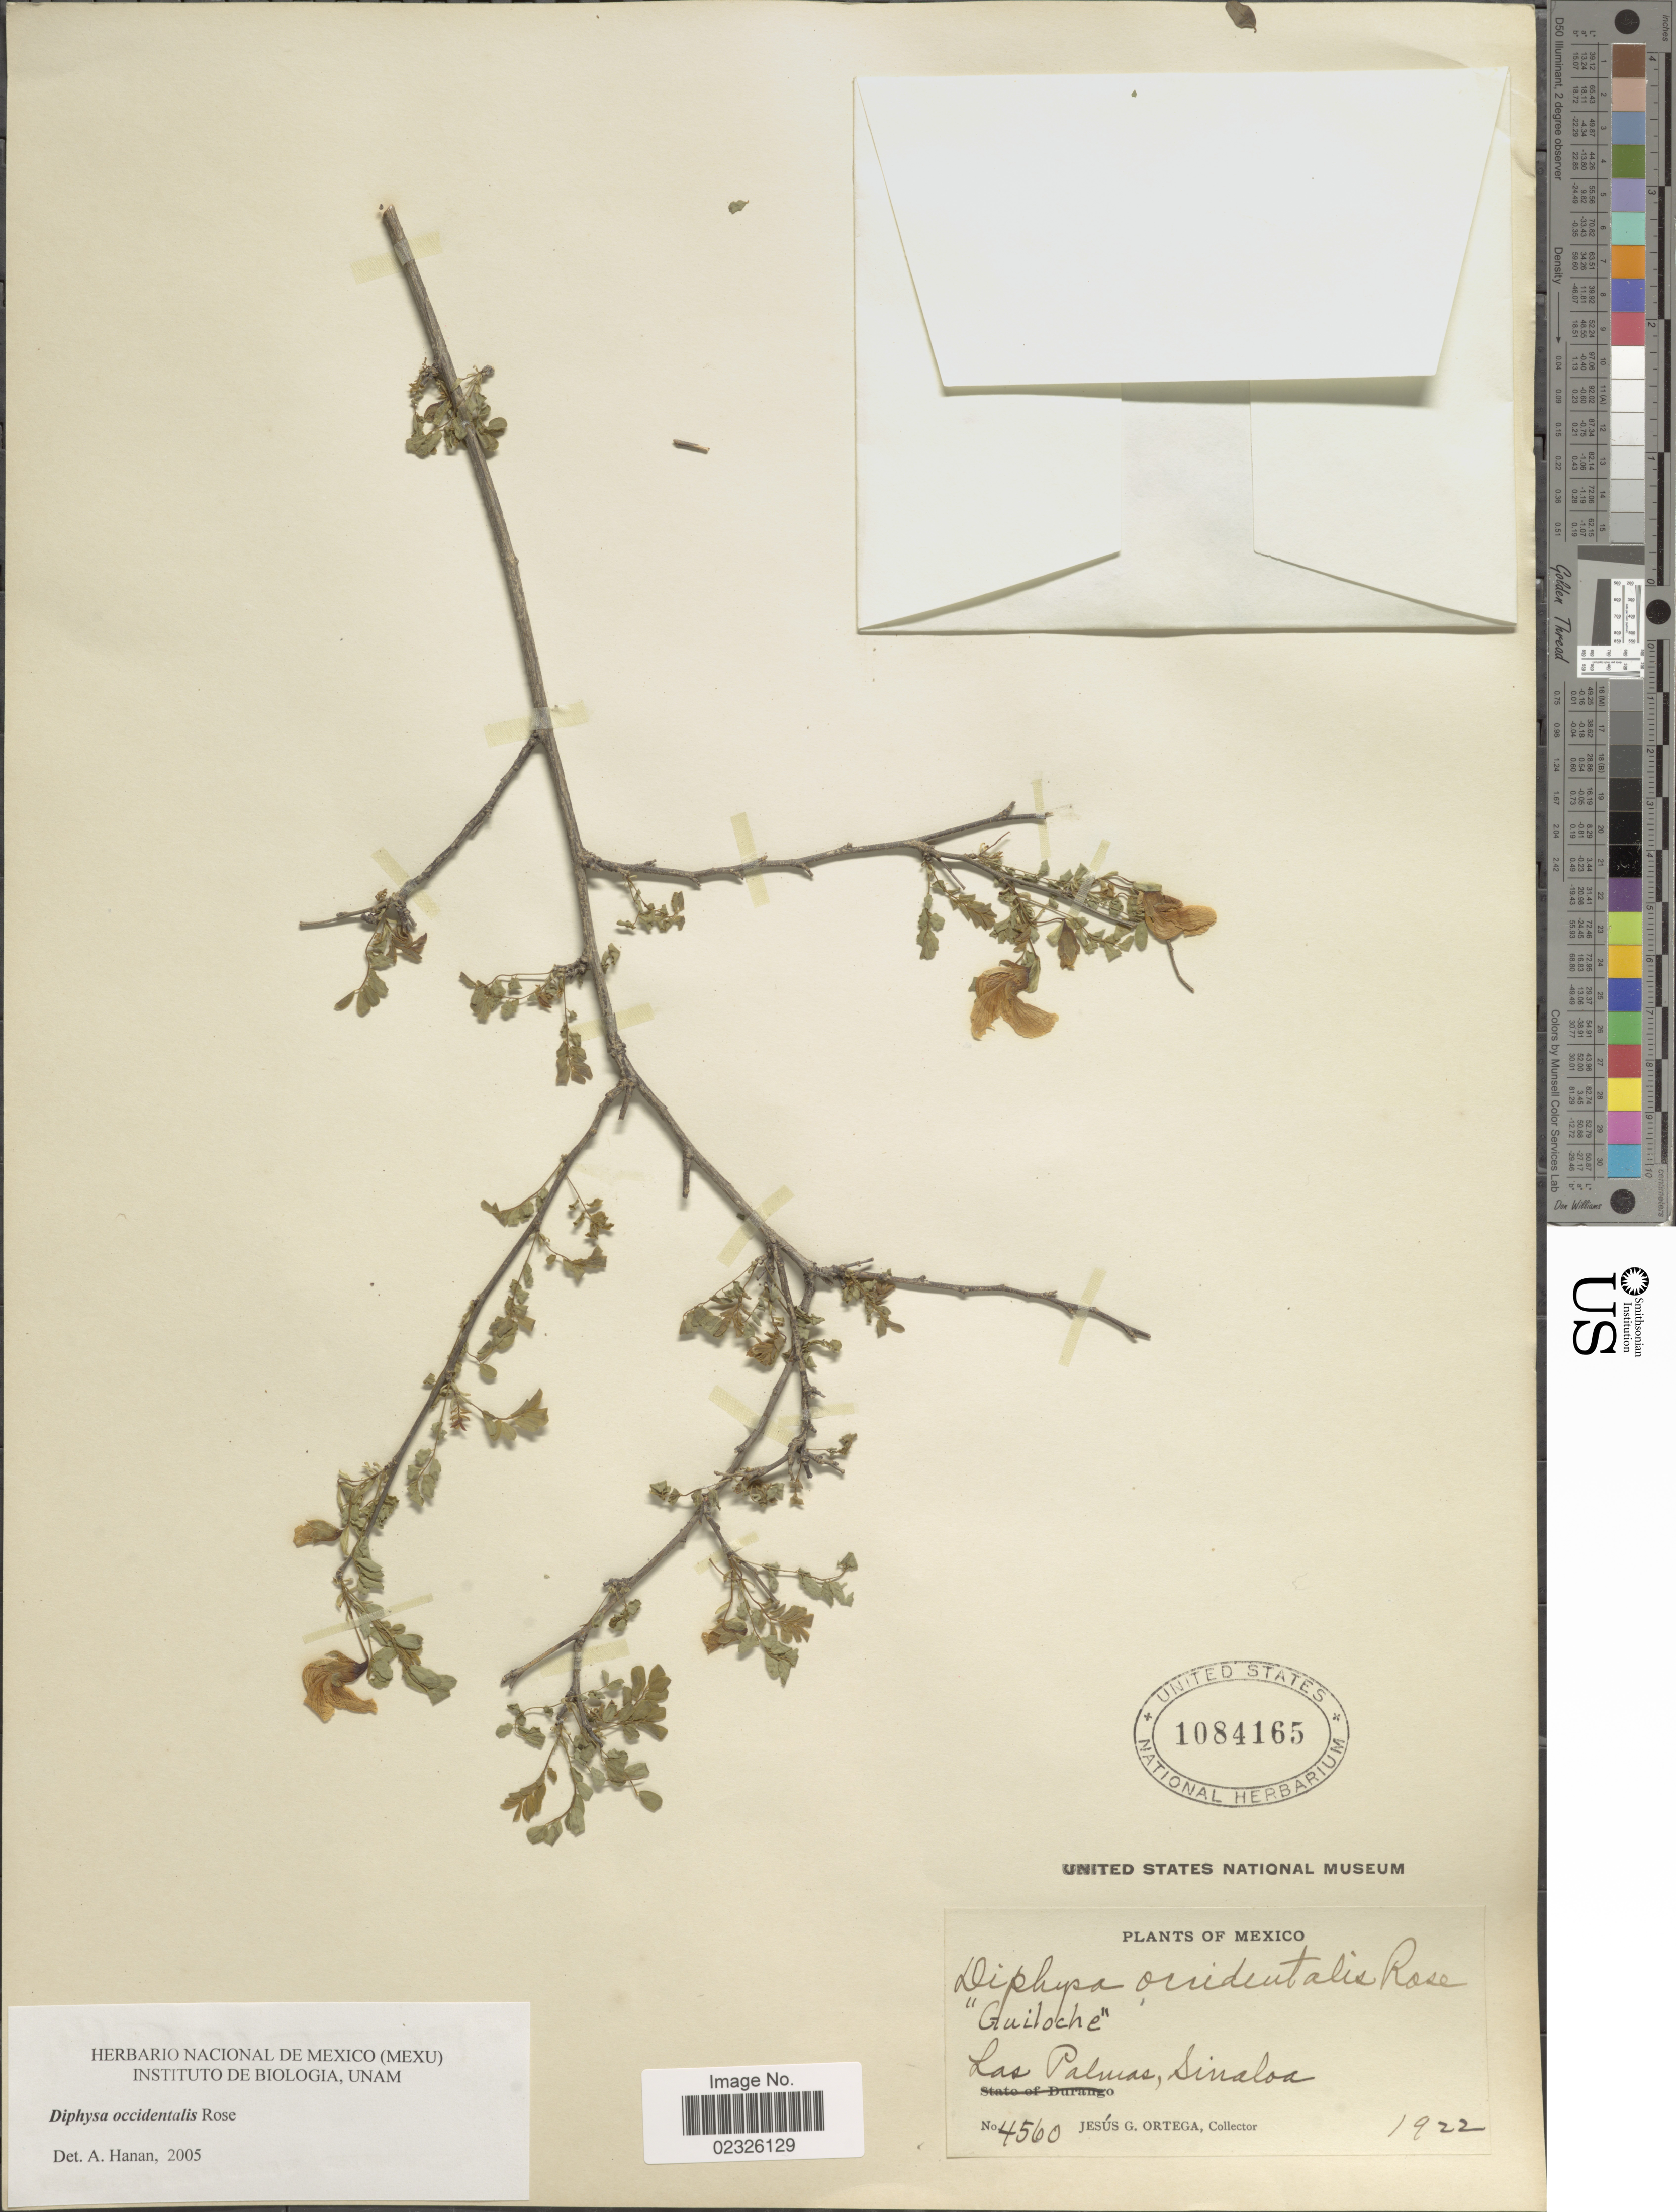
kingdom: Plantae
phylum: Tracheophyta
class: Magnoliopsida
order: Fabales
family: Fabaceae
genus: Diphysa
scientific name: Diphysa occidentalis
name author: Rose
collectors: J. Ortega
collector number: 4560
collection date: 1922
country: Mexico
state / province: Sinaloa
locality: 'Guiloche', Las Palmas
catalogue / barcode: US 1084165